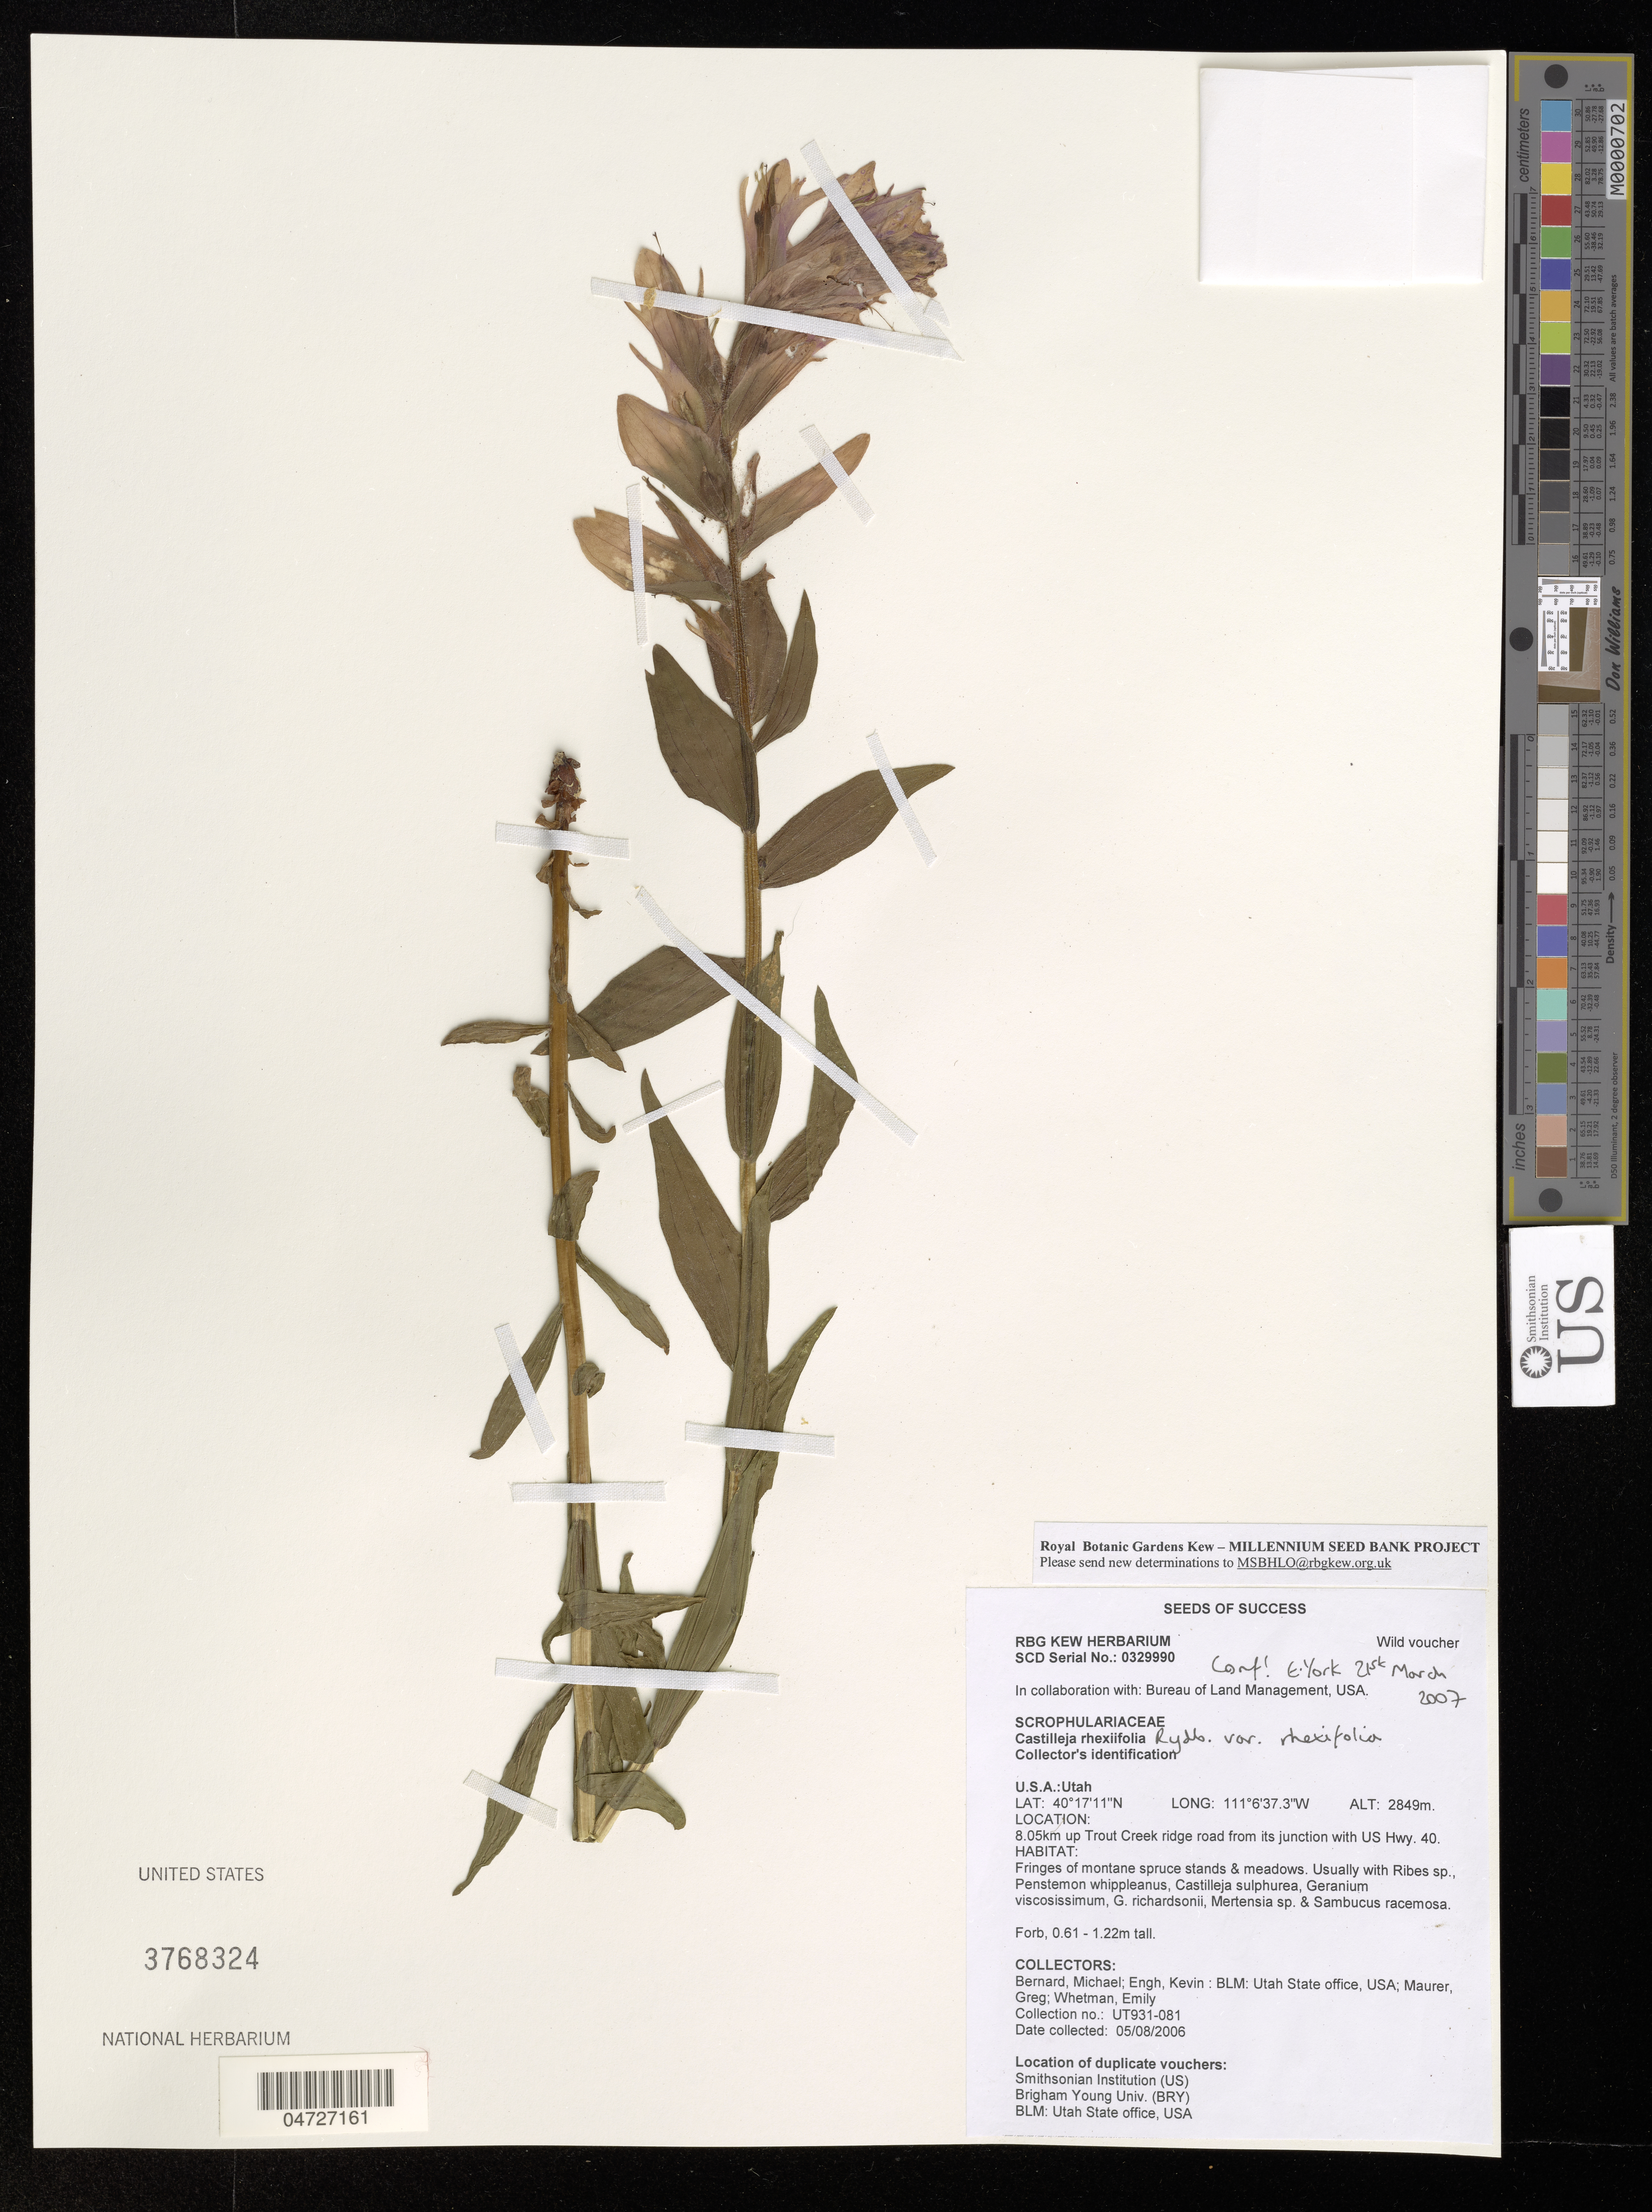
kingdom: Plantae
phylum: Tracheophyta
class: Magnoliopsida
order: Lamiales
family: Orobanchaceae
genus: Castilleja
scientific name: Castilleja rhexiifolia var. rhexiifolia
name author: Rydb.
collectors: M. Bernard, K. Engh, G. Maurer & E. Whetman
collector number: UT931-081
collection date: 2006-08-05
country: United States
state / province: Utah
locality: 8.05 km up Trout Creek ridge road from its junction with US Hwy. 40.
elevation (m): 2849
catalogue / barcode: US 3768324